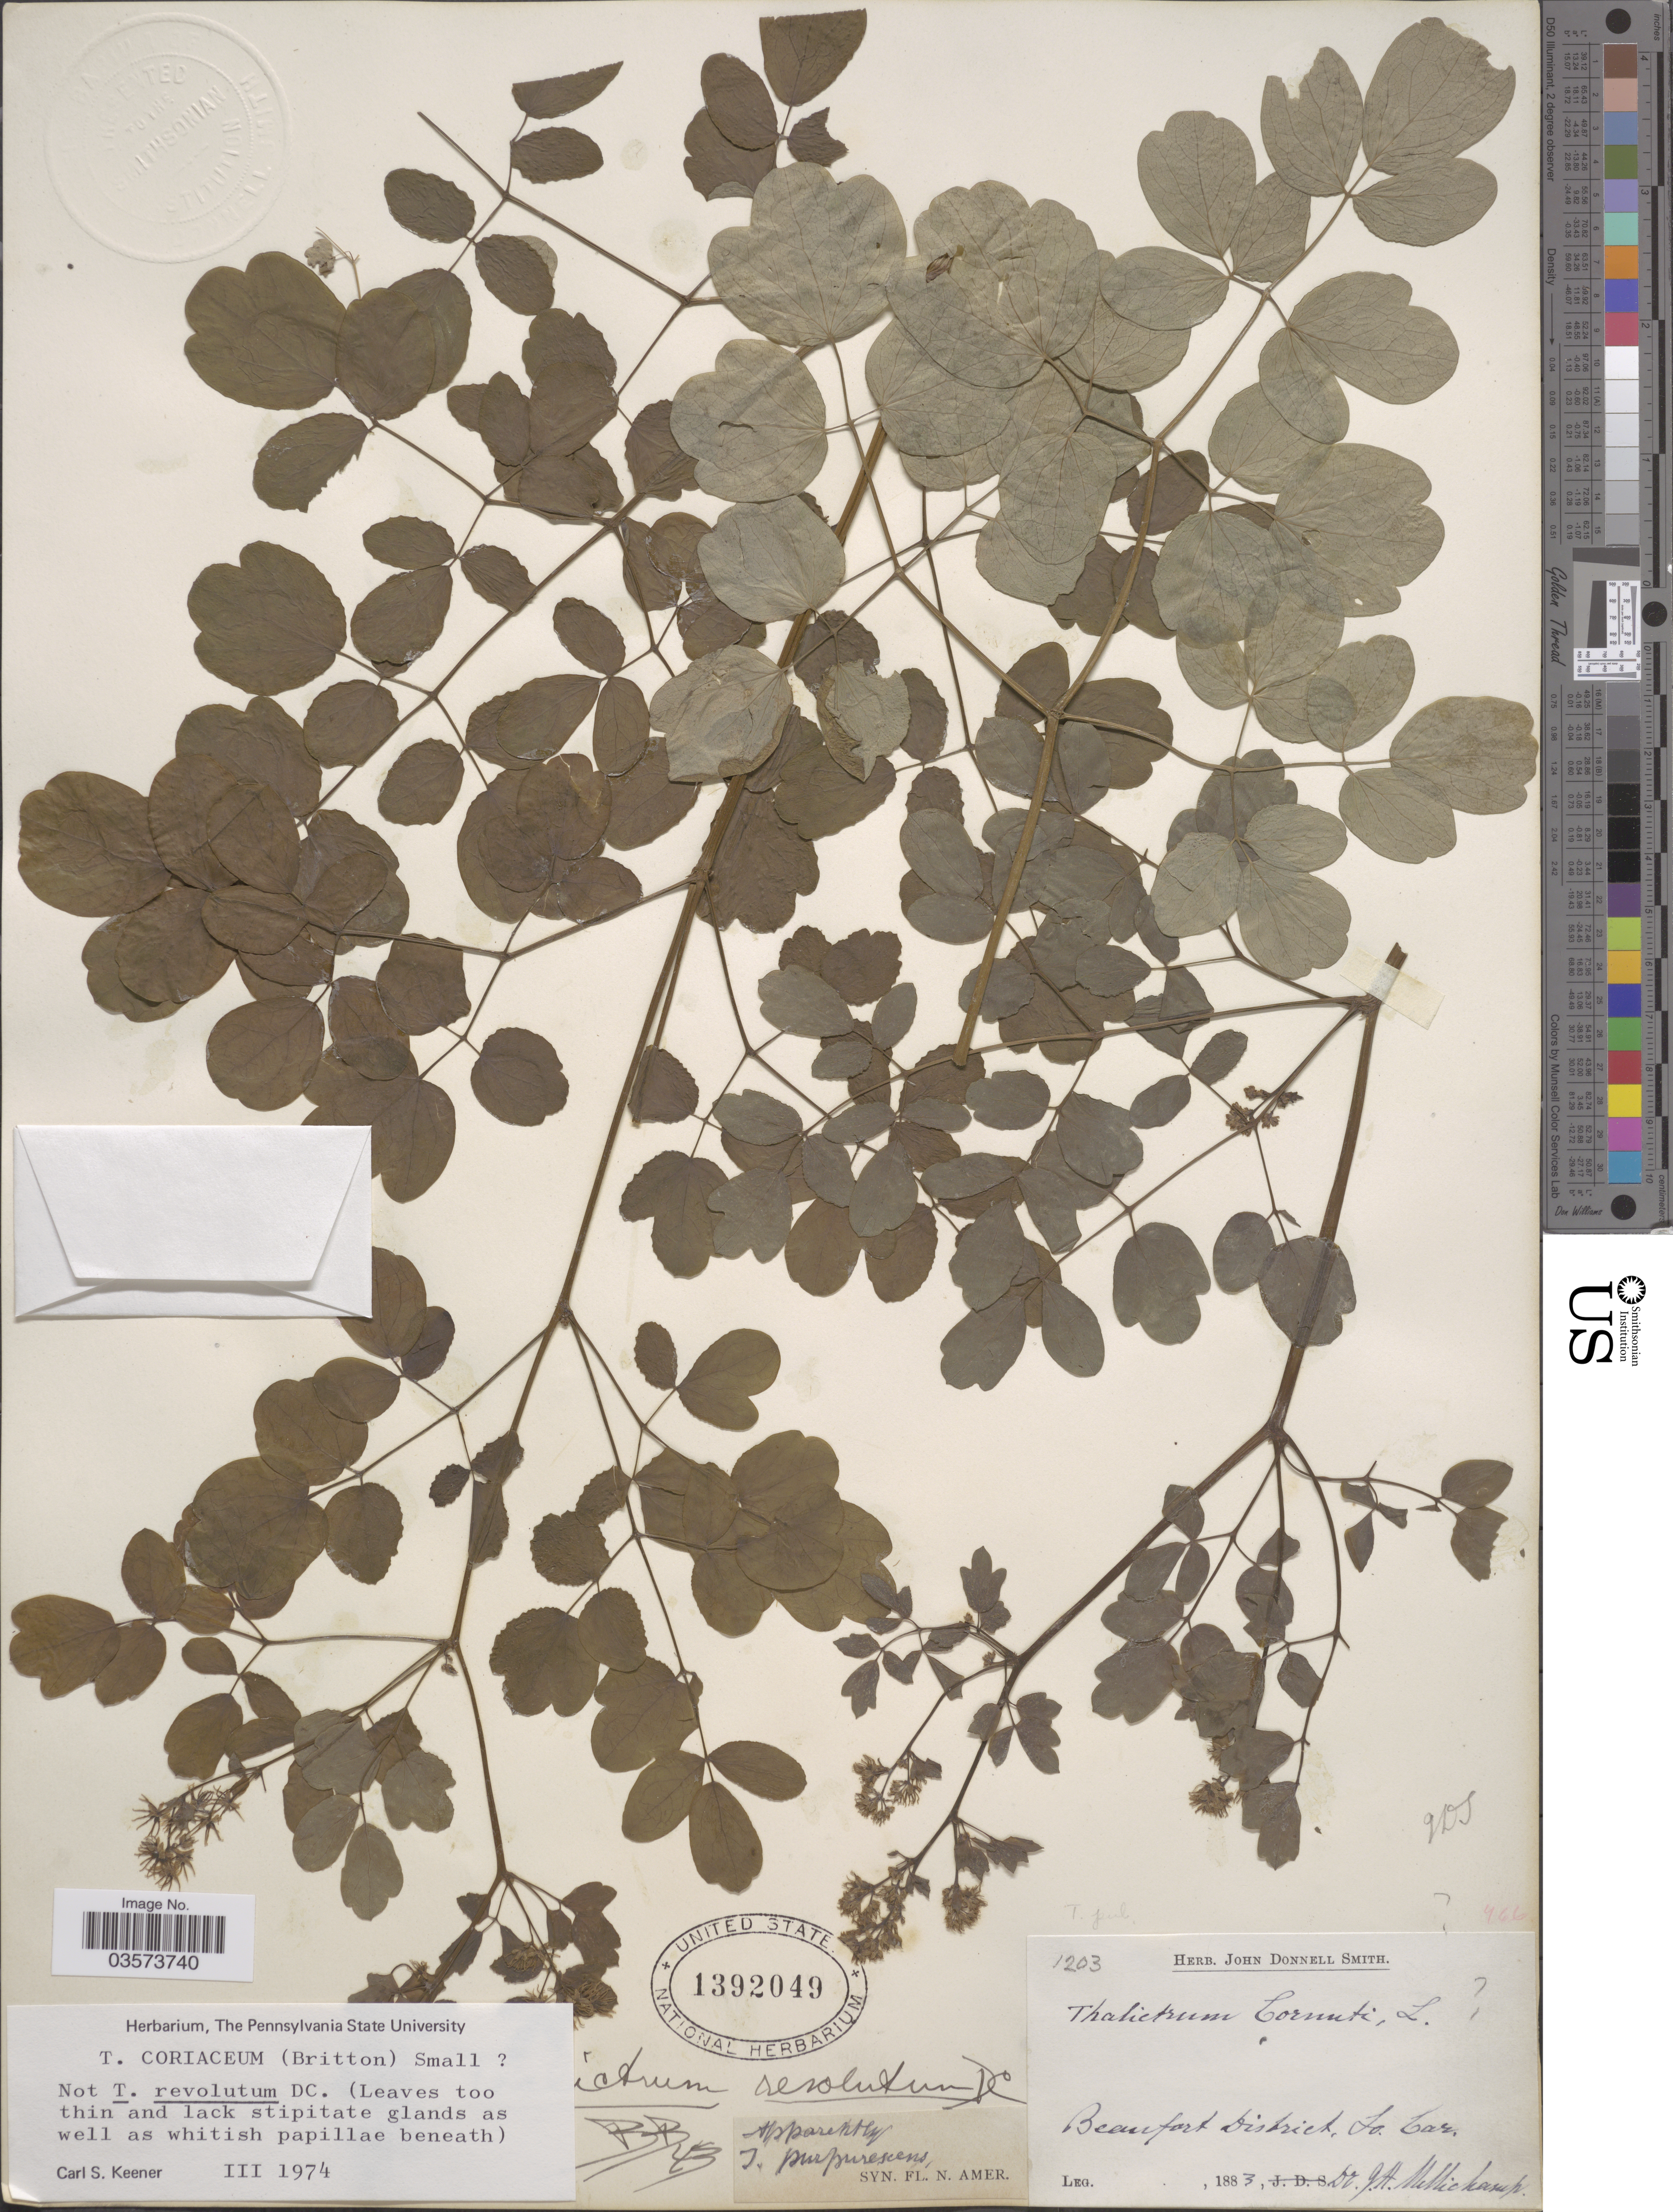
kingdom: Plantae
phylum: Tracheophyta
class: Magnoliopsida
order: Ranunculales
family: Ranunculaceae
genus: Thalictrum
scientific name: Thalictrum coriaceum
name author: (Britton) Small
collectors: C. Keener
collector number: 1203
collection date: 1974-03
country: United States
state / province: South Carolina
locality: Beaufort District.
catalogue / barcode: US 1392049